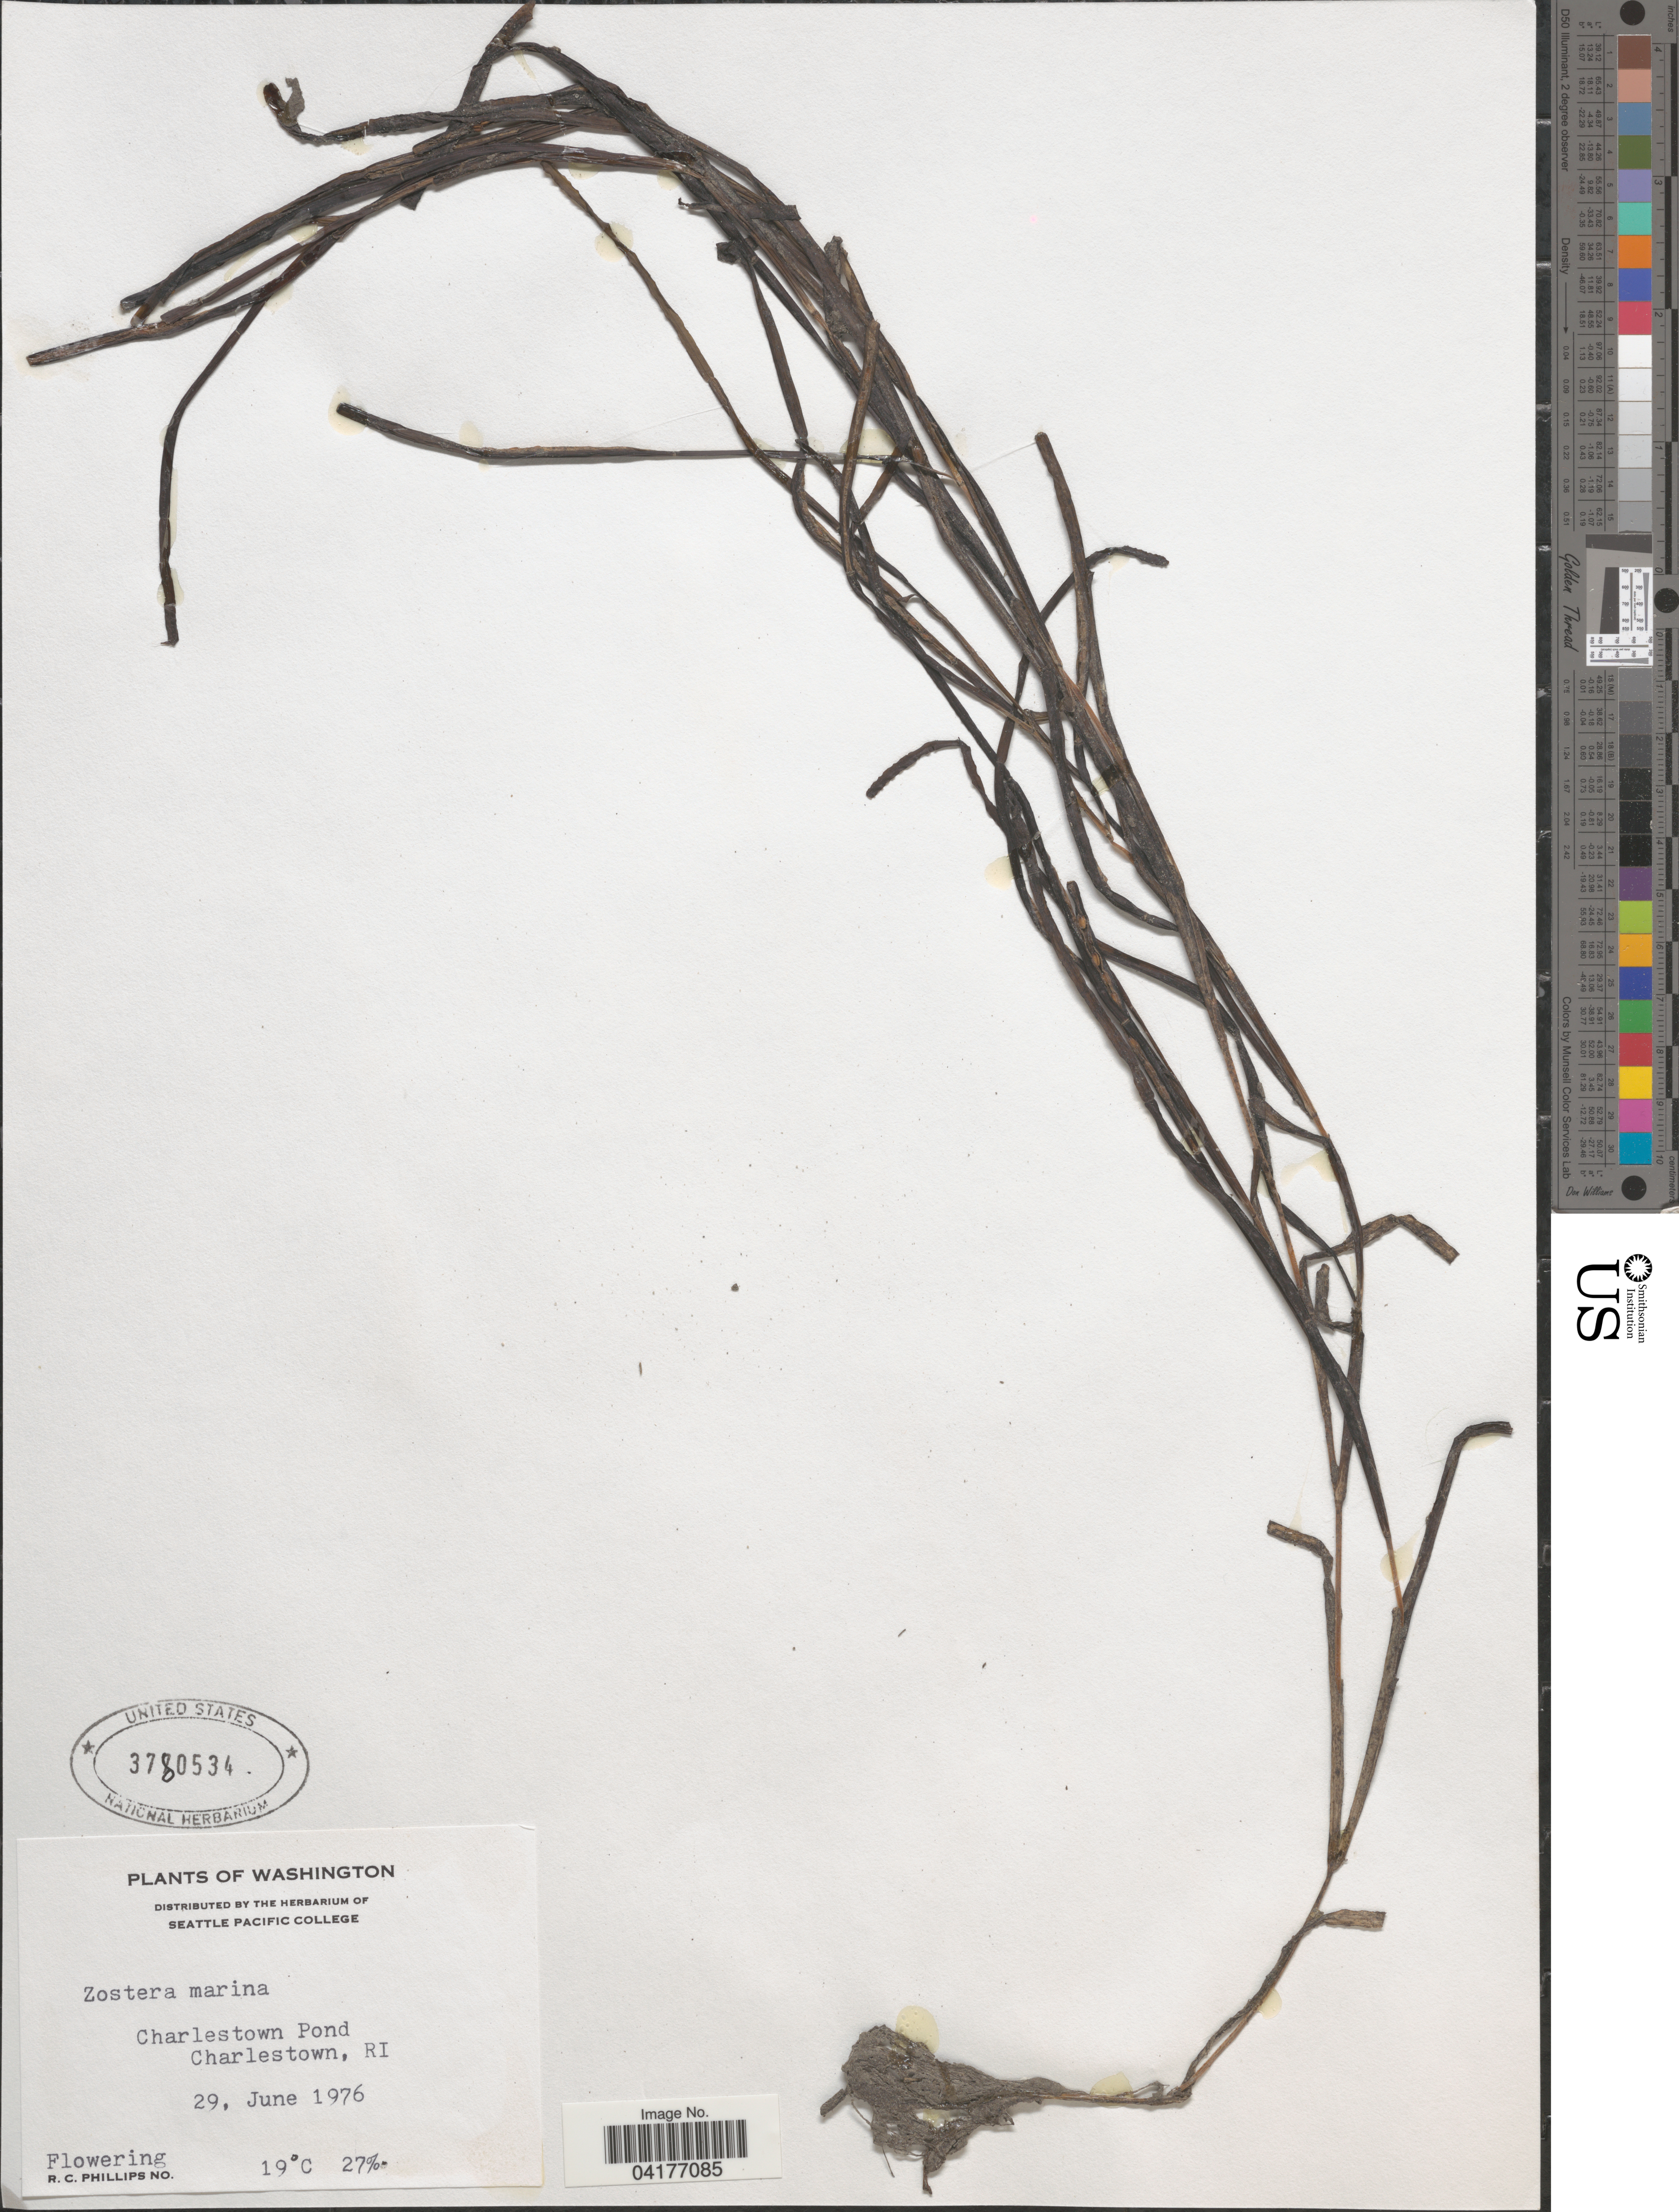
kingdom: Plantae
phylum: Tracheophyta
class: Liliopsida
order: Alismatales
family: Zosteraceae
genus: Zostera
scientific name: Zostera marina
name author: L.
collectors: R. C. Phillips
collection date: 1976-06-29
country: United States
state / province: Rhode Island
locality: Charlestown Pond, Charlestown, RI.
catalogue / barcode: US 3780534